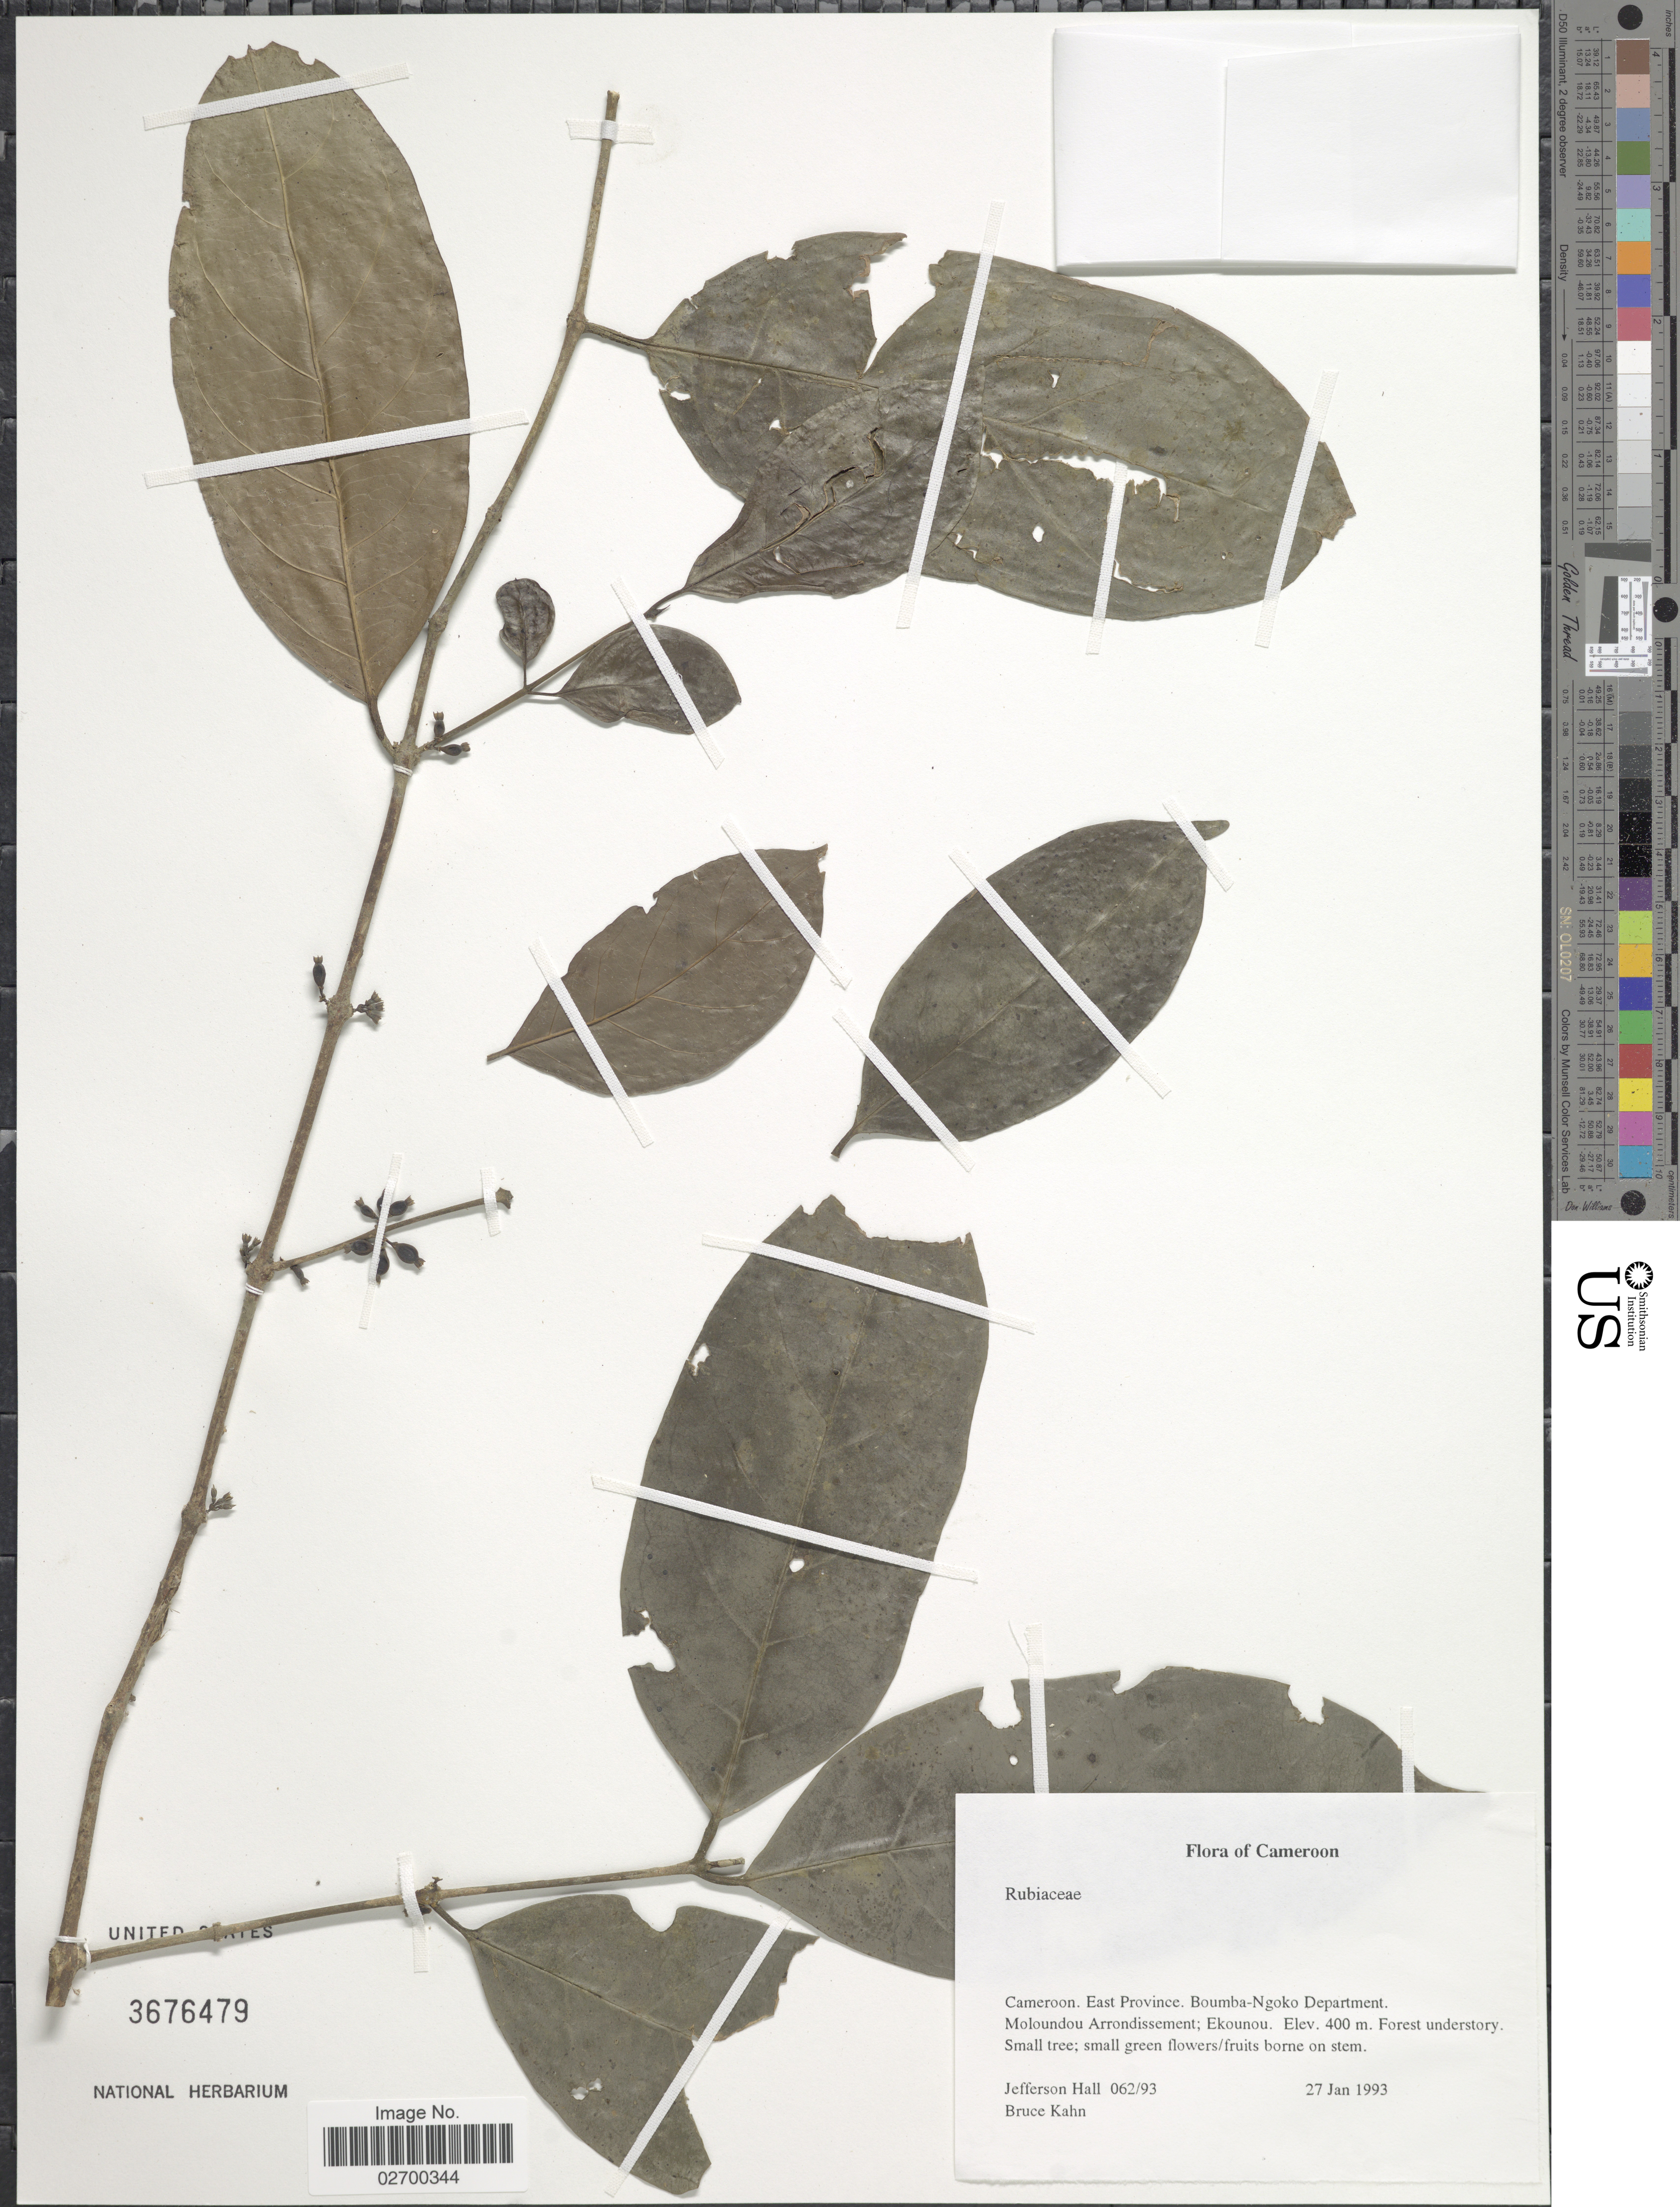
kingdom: Plantae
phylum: Tracheophyta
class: Magnoliopsida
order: Gentianales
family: Rubiaceae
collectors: J. Hall & B. Kahn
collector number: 062/93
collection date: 1993-01-27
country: Cameroon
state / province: Est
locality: East Province. Boumba-Ngoko Department. Moloundou Arrondissement; Ekounou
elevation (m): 400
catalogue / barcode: US 3676479